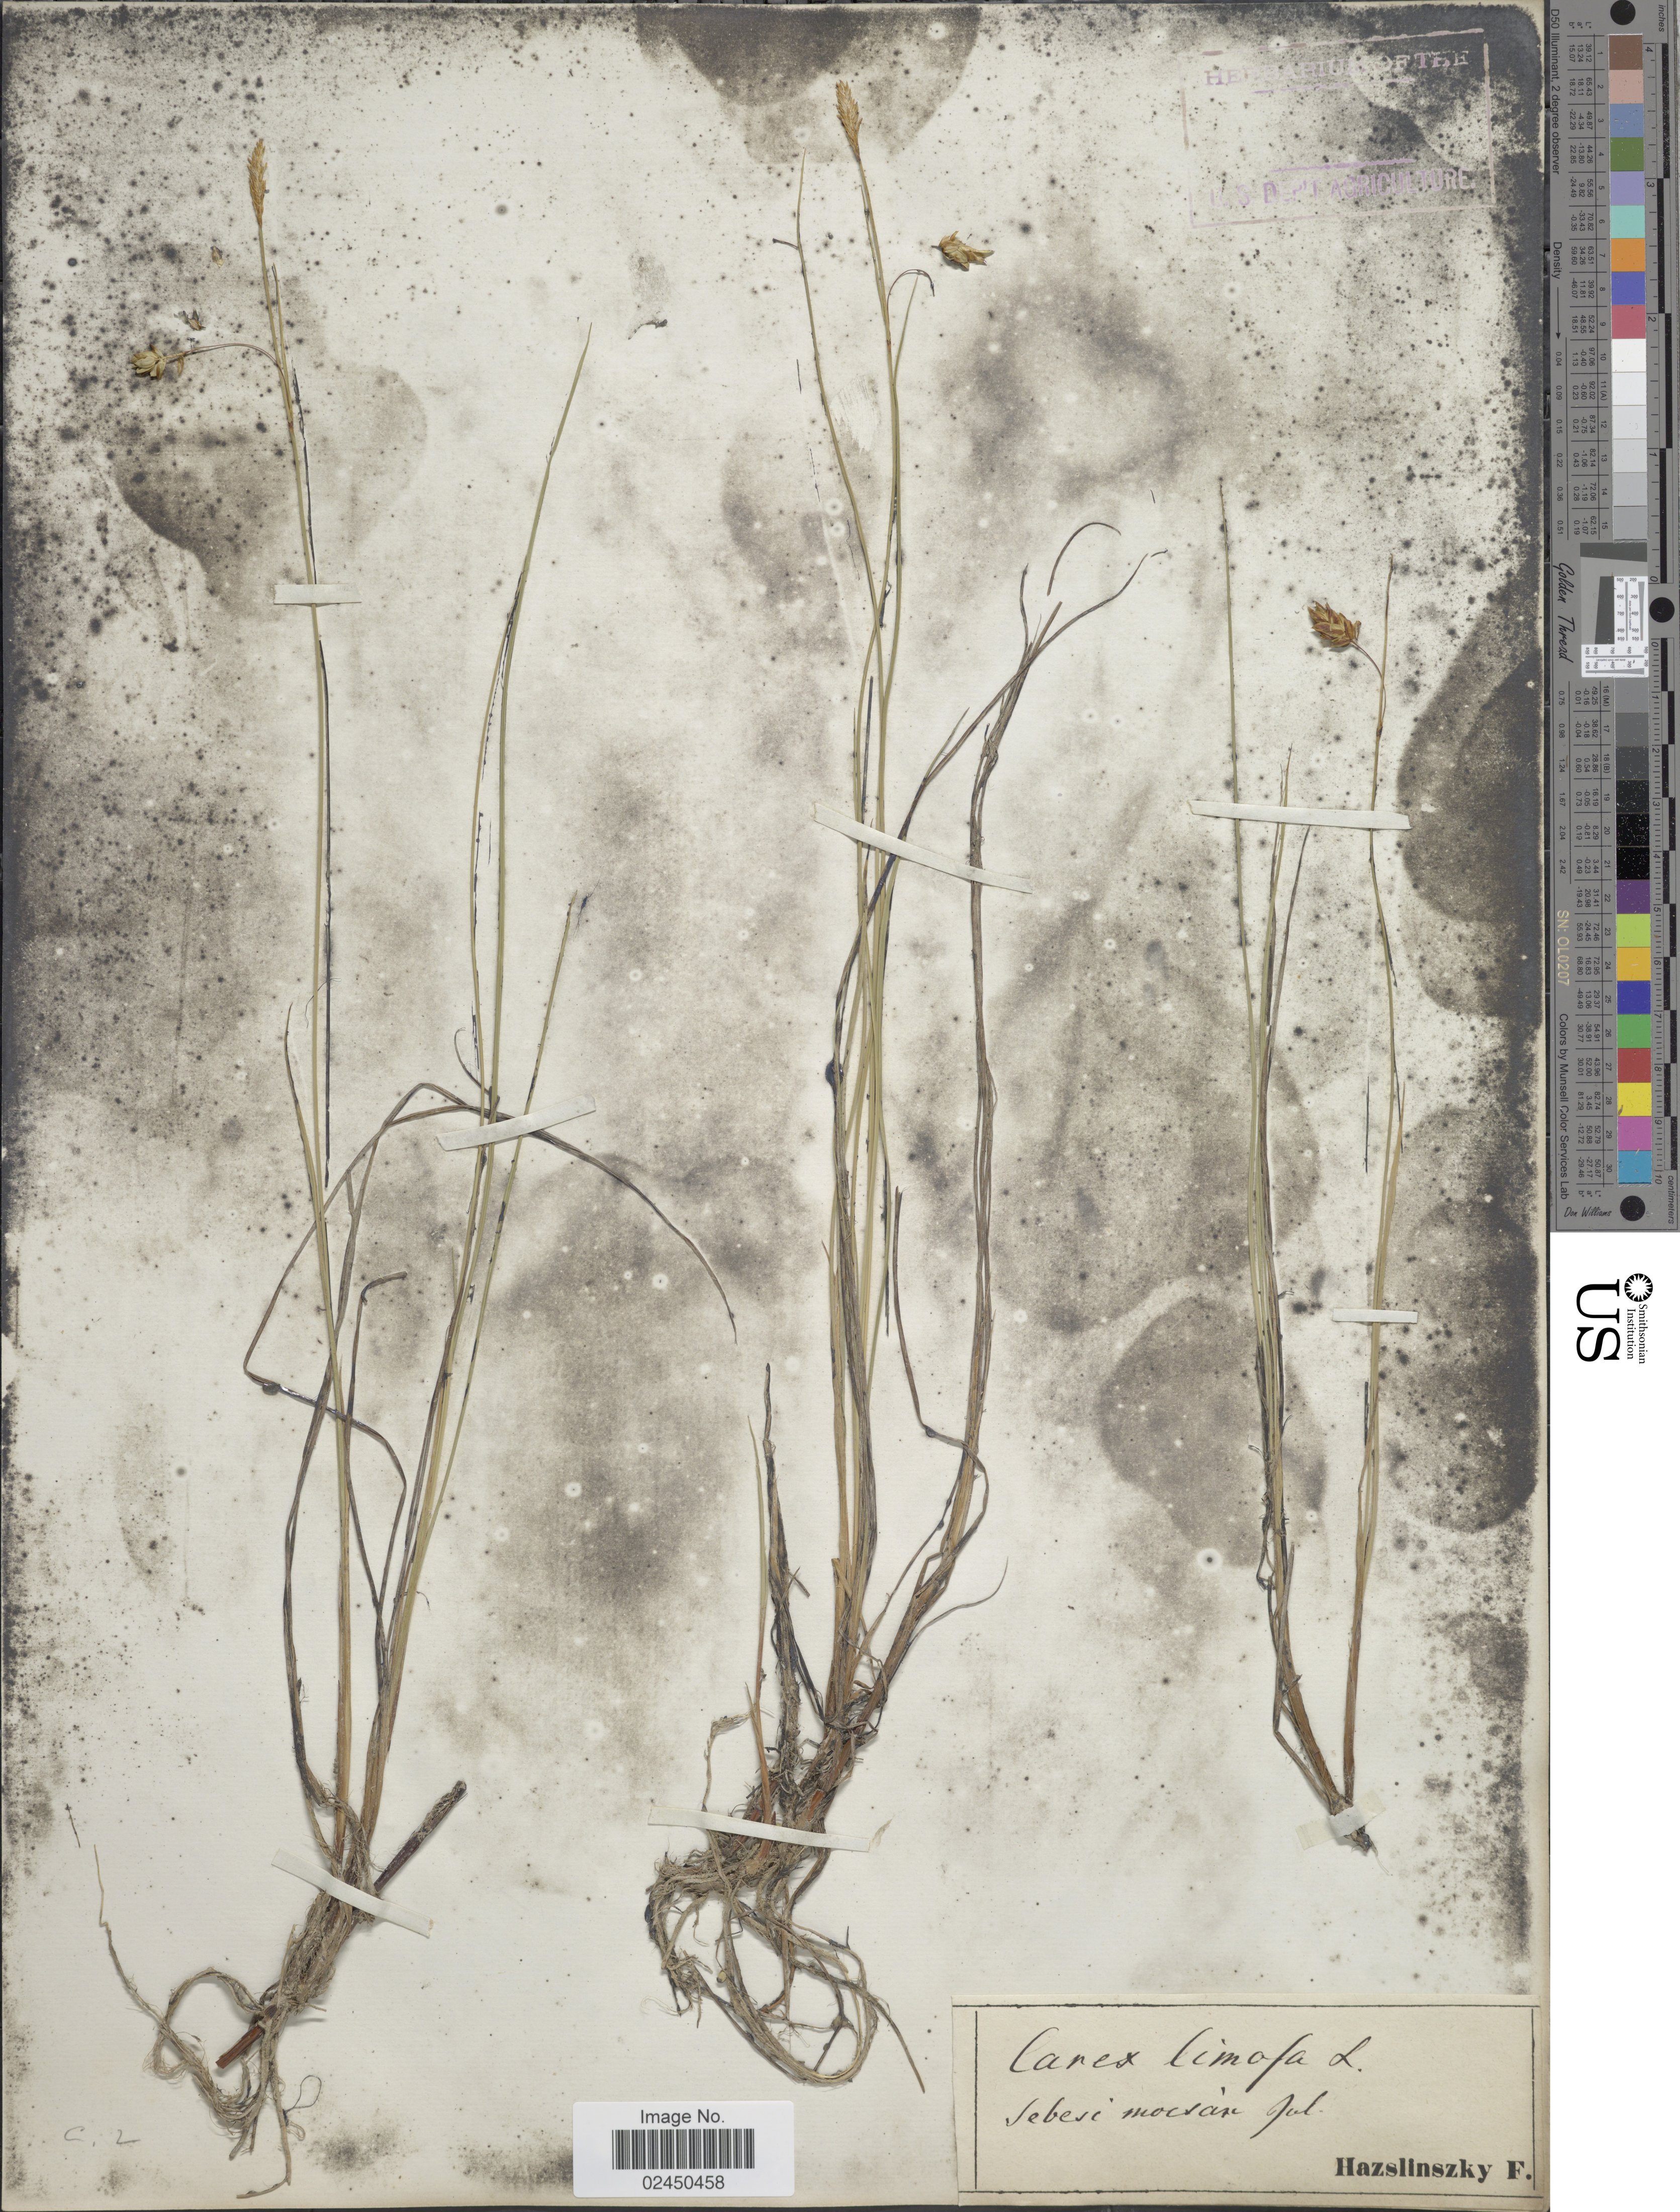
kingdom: Plantae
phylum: Tracheophyta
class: Liliopsida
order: Poales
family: Cyperaceae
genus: Carex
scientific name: Carex limosa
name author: L.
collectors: F. Hazslinsky